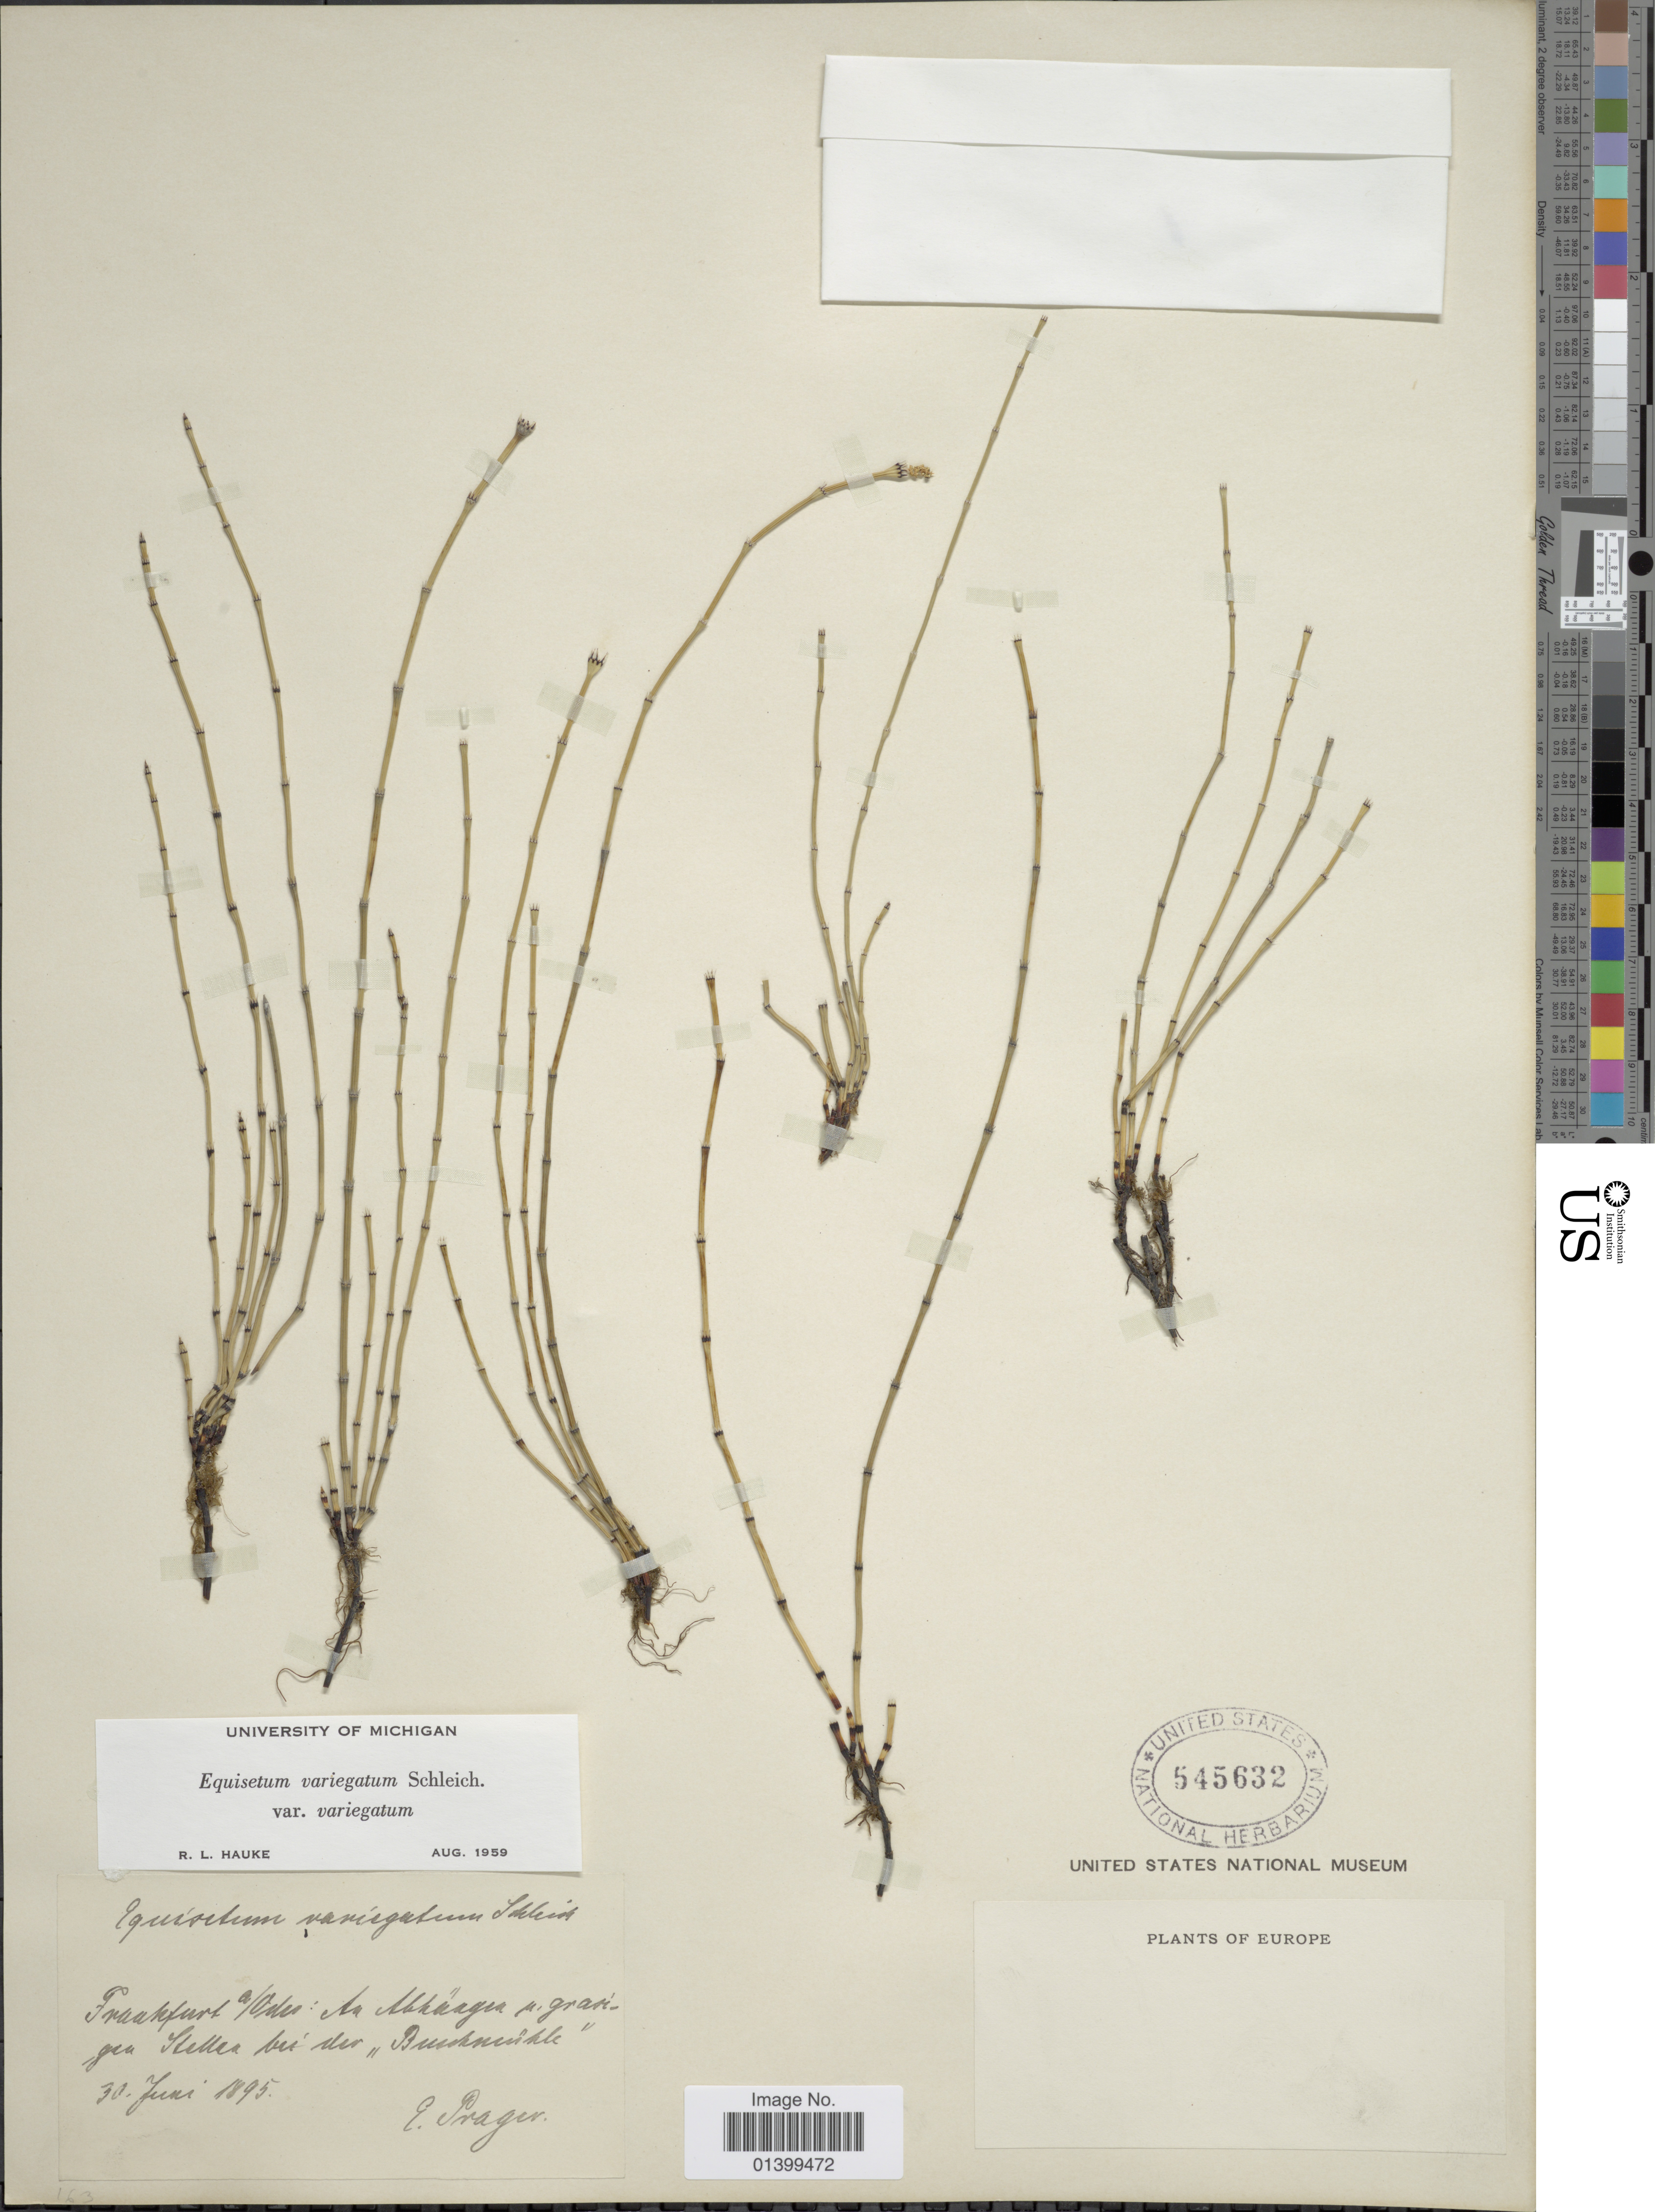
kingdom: Plantae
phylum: Tracheophyta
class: Polypodiopsida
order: Equisetales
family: Equisetaceae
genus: Equisetum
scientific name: Equisetum variegatum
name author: Schleich. ex F. Weber & D. Mohr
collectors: E. Prager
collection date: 1895-06-30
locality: Plants of Europe. Fraakfurt a/Ondes: An Abhängen u. grarigea Stellen bei der "Bushneihle" [interpreted]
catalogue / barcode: US 545632